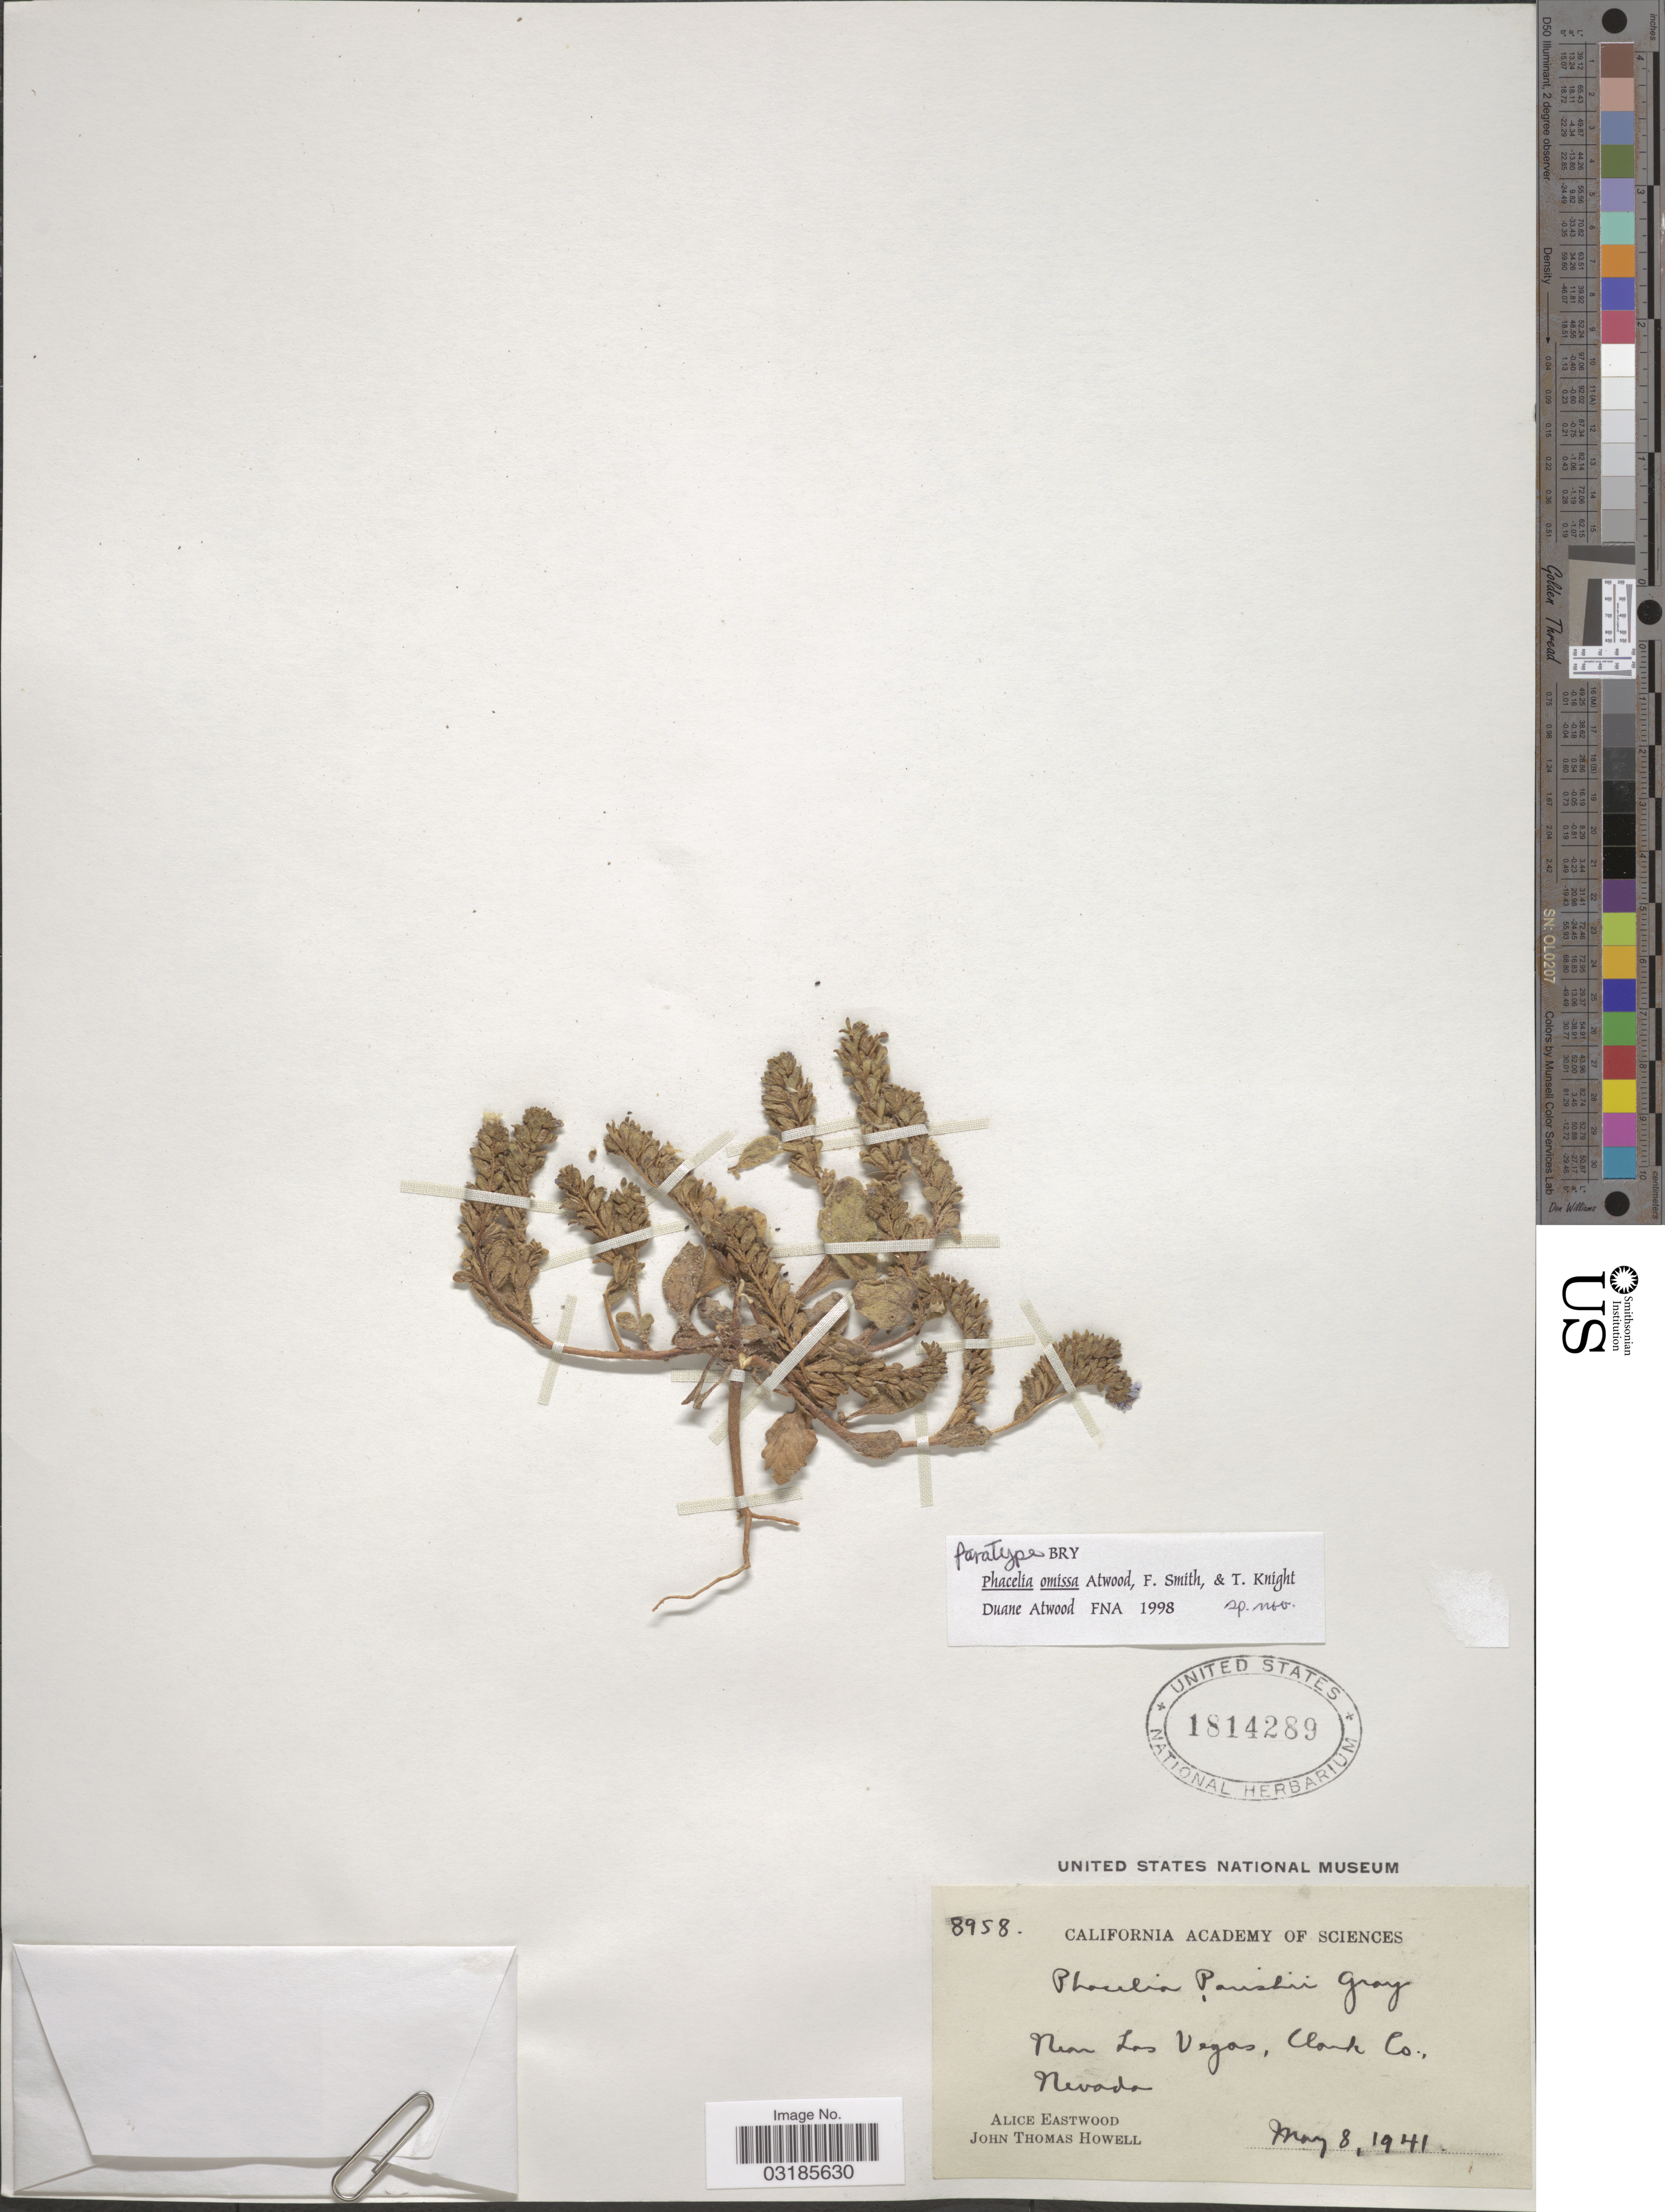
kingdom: Plantae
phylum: Tracheophyta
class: Magnoliopsida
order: Boraginales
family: Hydrophyllaceae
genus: Phacelia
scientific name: Phacelia omissa Atwood, F. Smith & T. Knight sp. nov. ined.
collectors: A. Eastwood & J. T. Howell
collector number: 8958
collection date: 1941-05-08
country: United States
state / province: Nevada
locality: Near Las Vegas, Clark Co.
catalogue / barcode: US 1814289